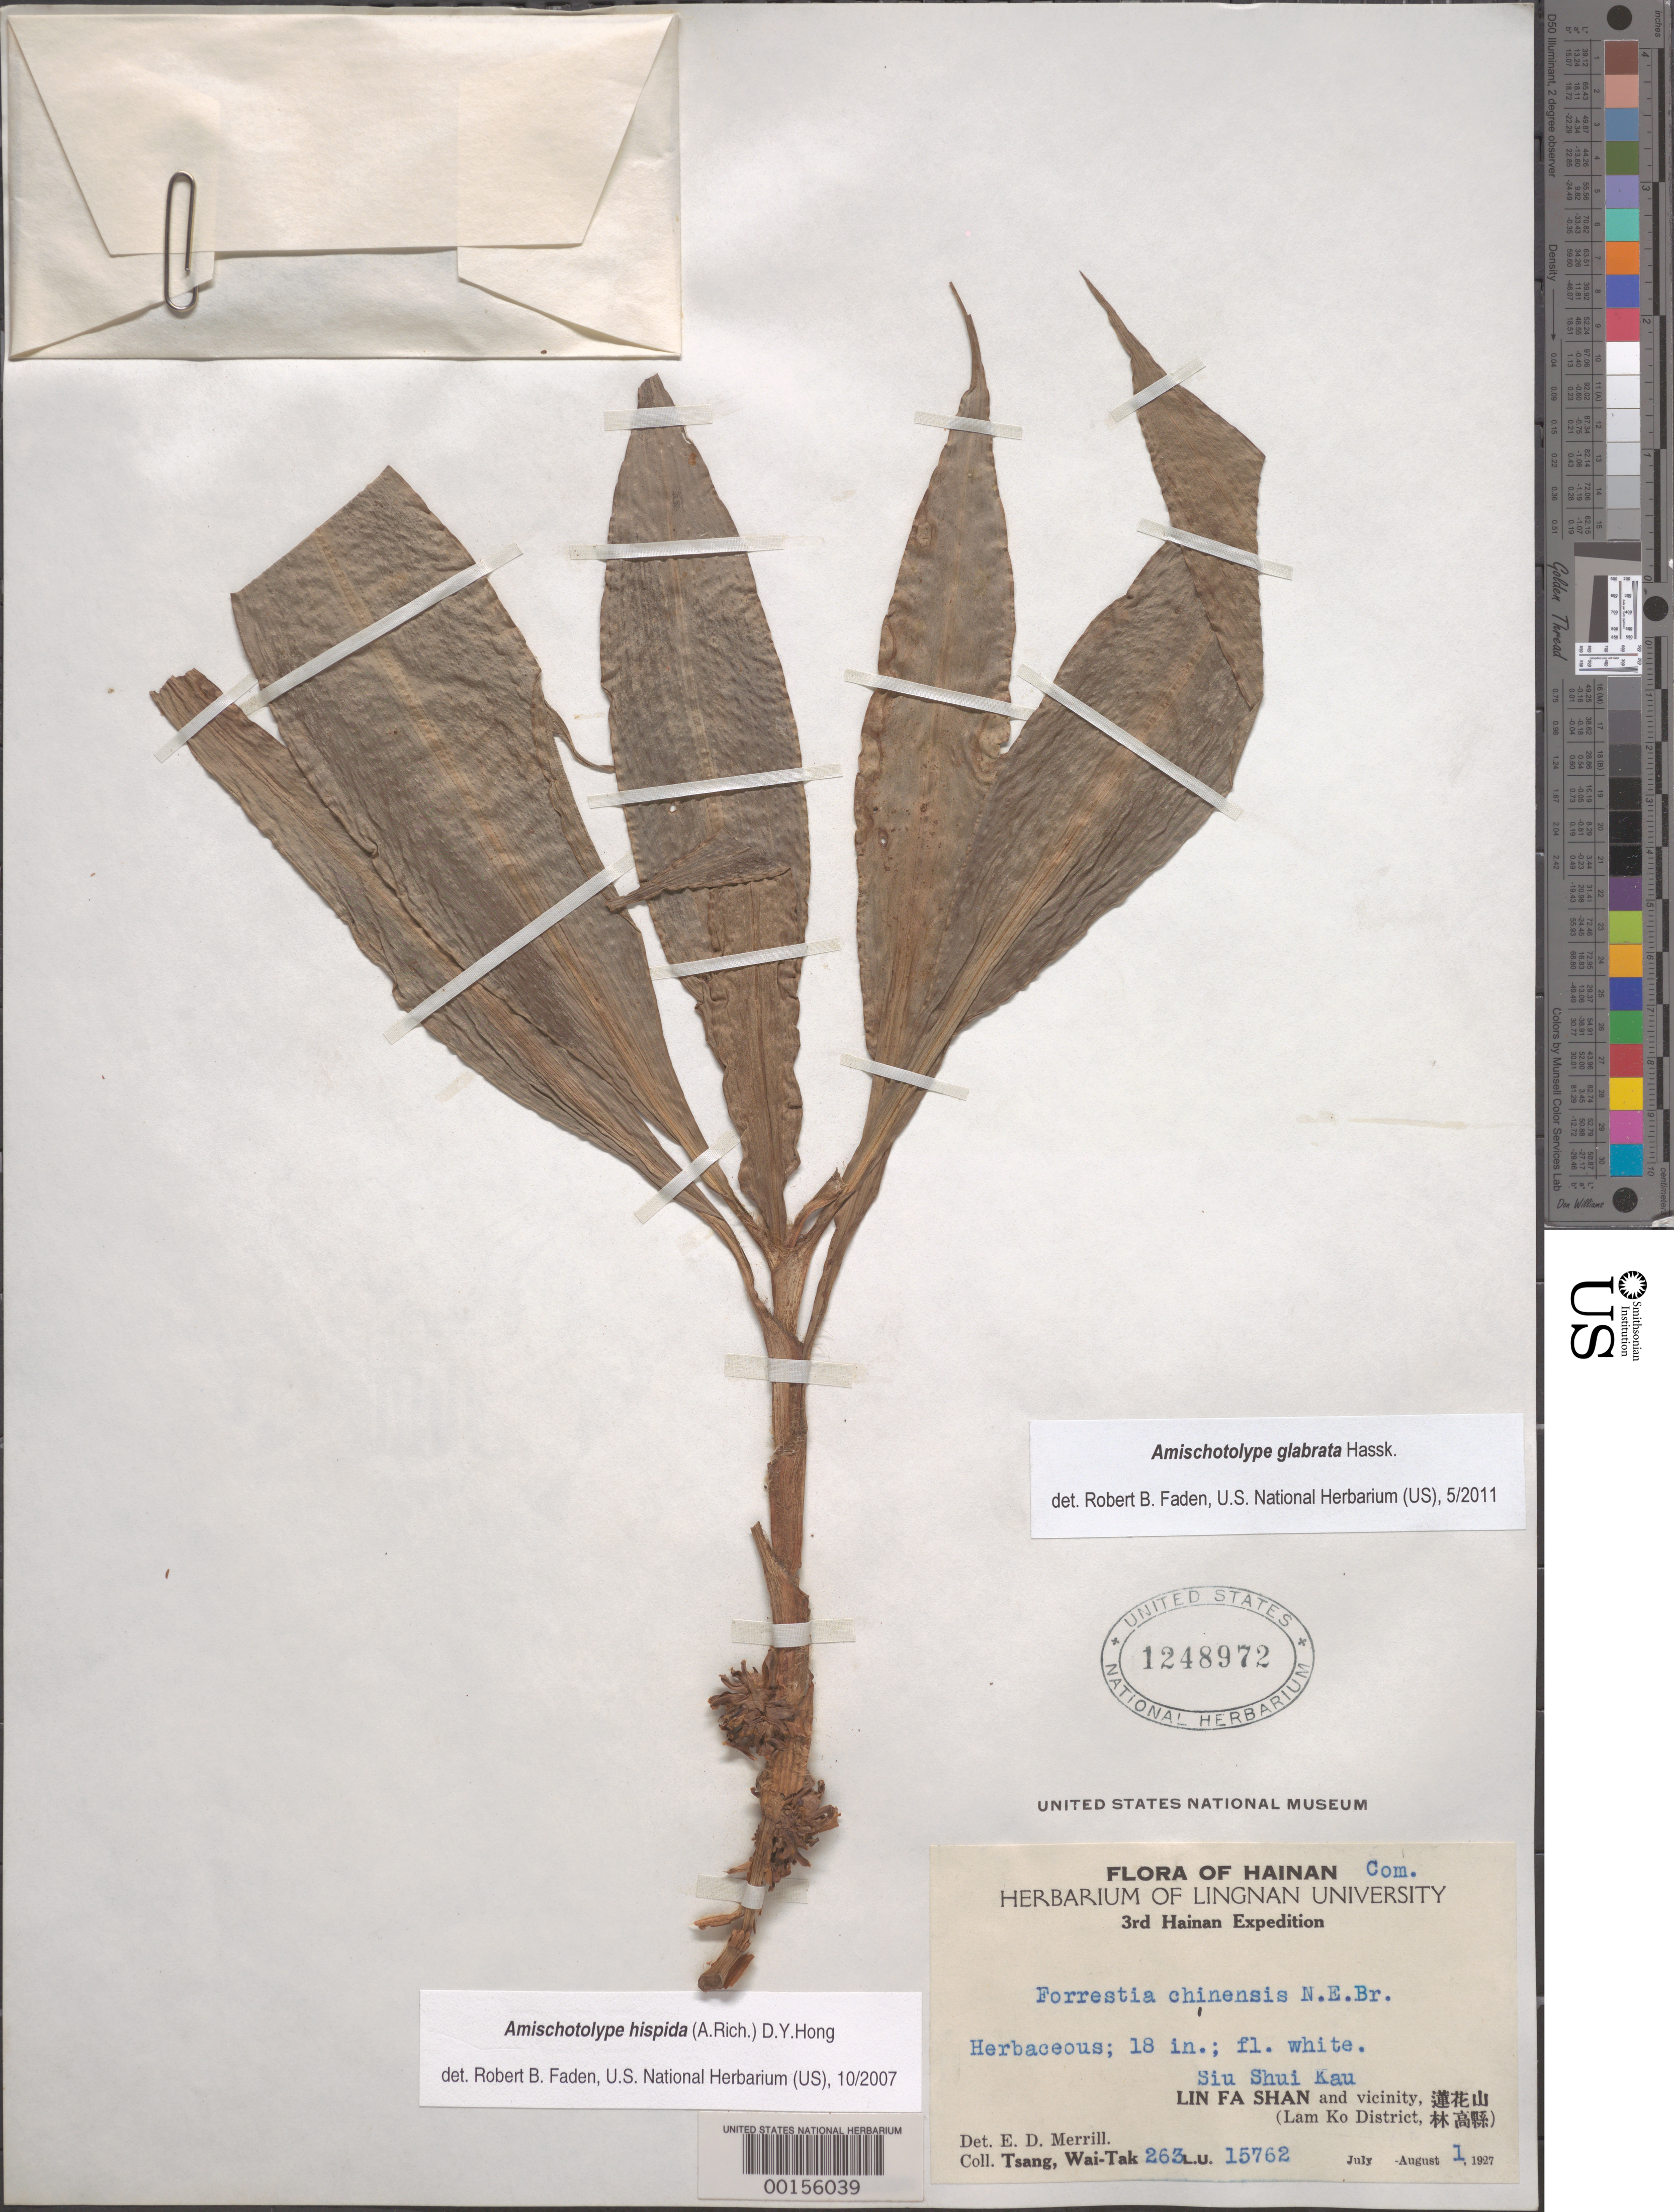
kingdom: Plantae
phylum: Tracheophyta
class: Liliopsida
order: Commelinales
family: Commelinaceae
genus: Amischotolype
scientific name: Amischotolype glabrata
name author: Hassk.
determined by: Faden, Robert B., (US), Smithsonian Institution - National Museum of Natural History (UNITED STATES)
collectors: W. T. Tsang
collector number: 263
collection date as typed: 01 Aug 1927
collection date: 1927-08-01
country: China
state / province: Hainan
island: Hainan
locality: Lin fa shan; siu shiu kau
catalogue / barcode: US 1248972